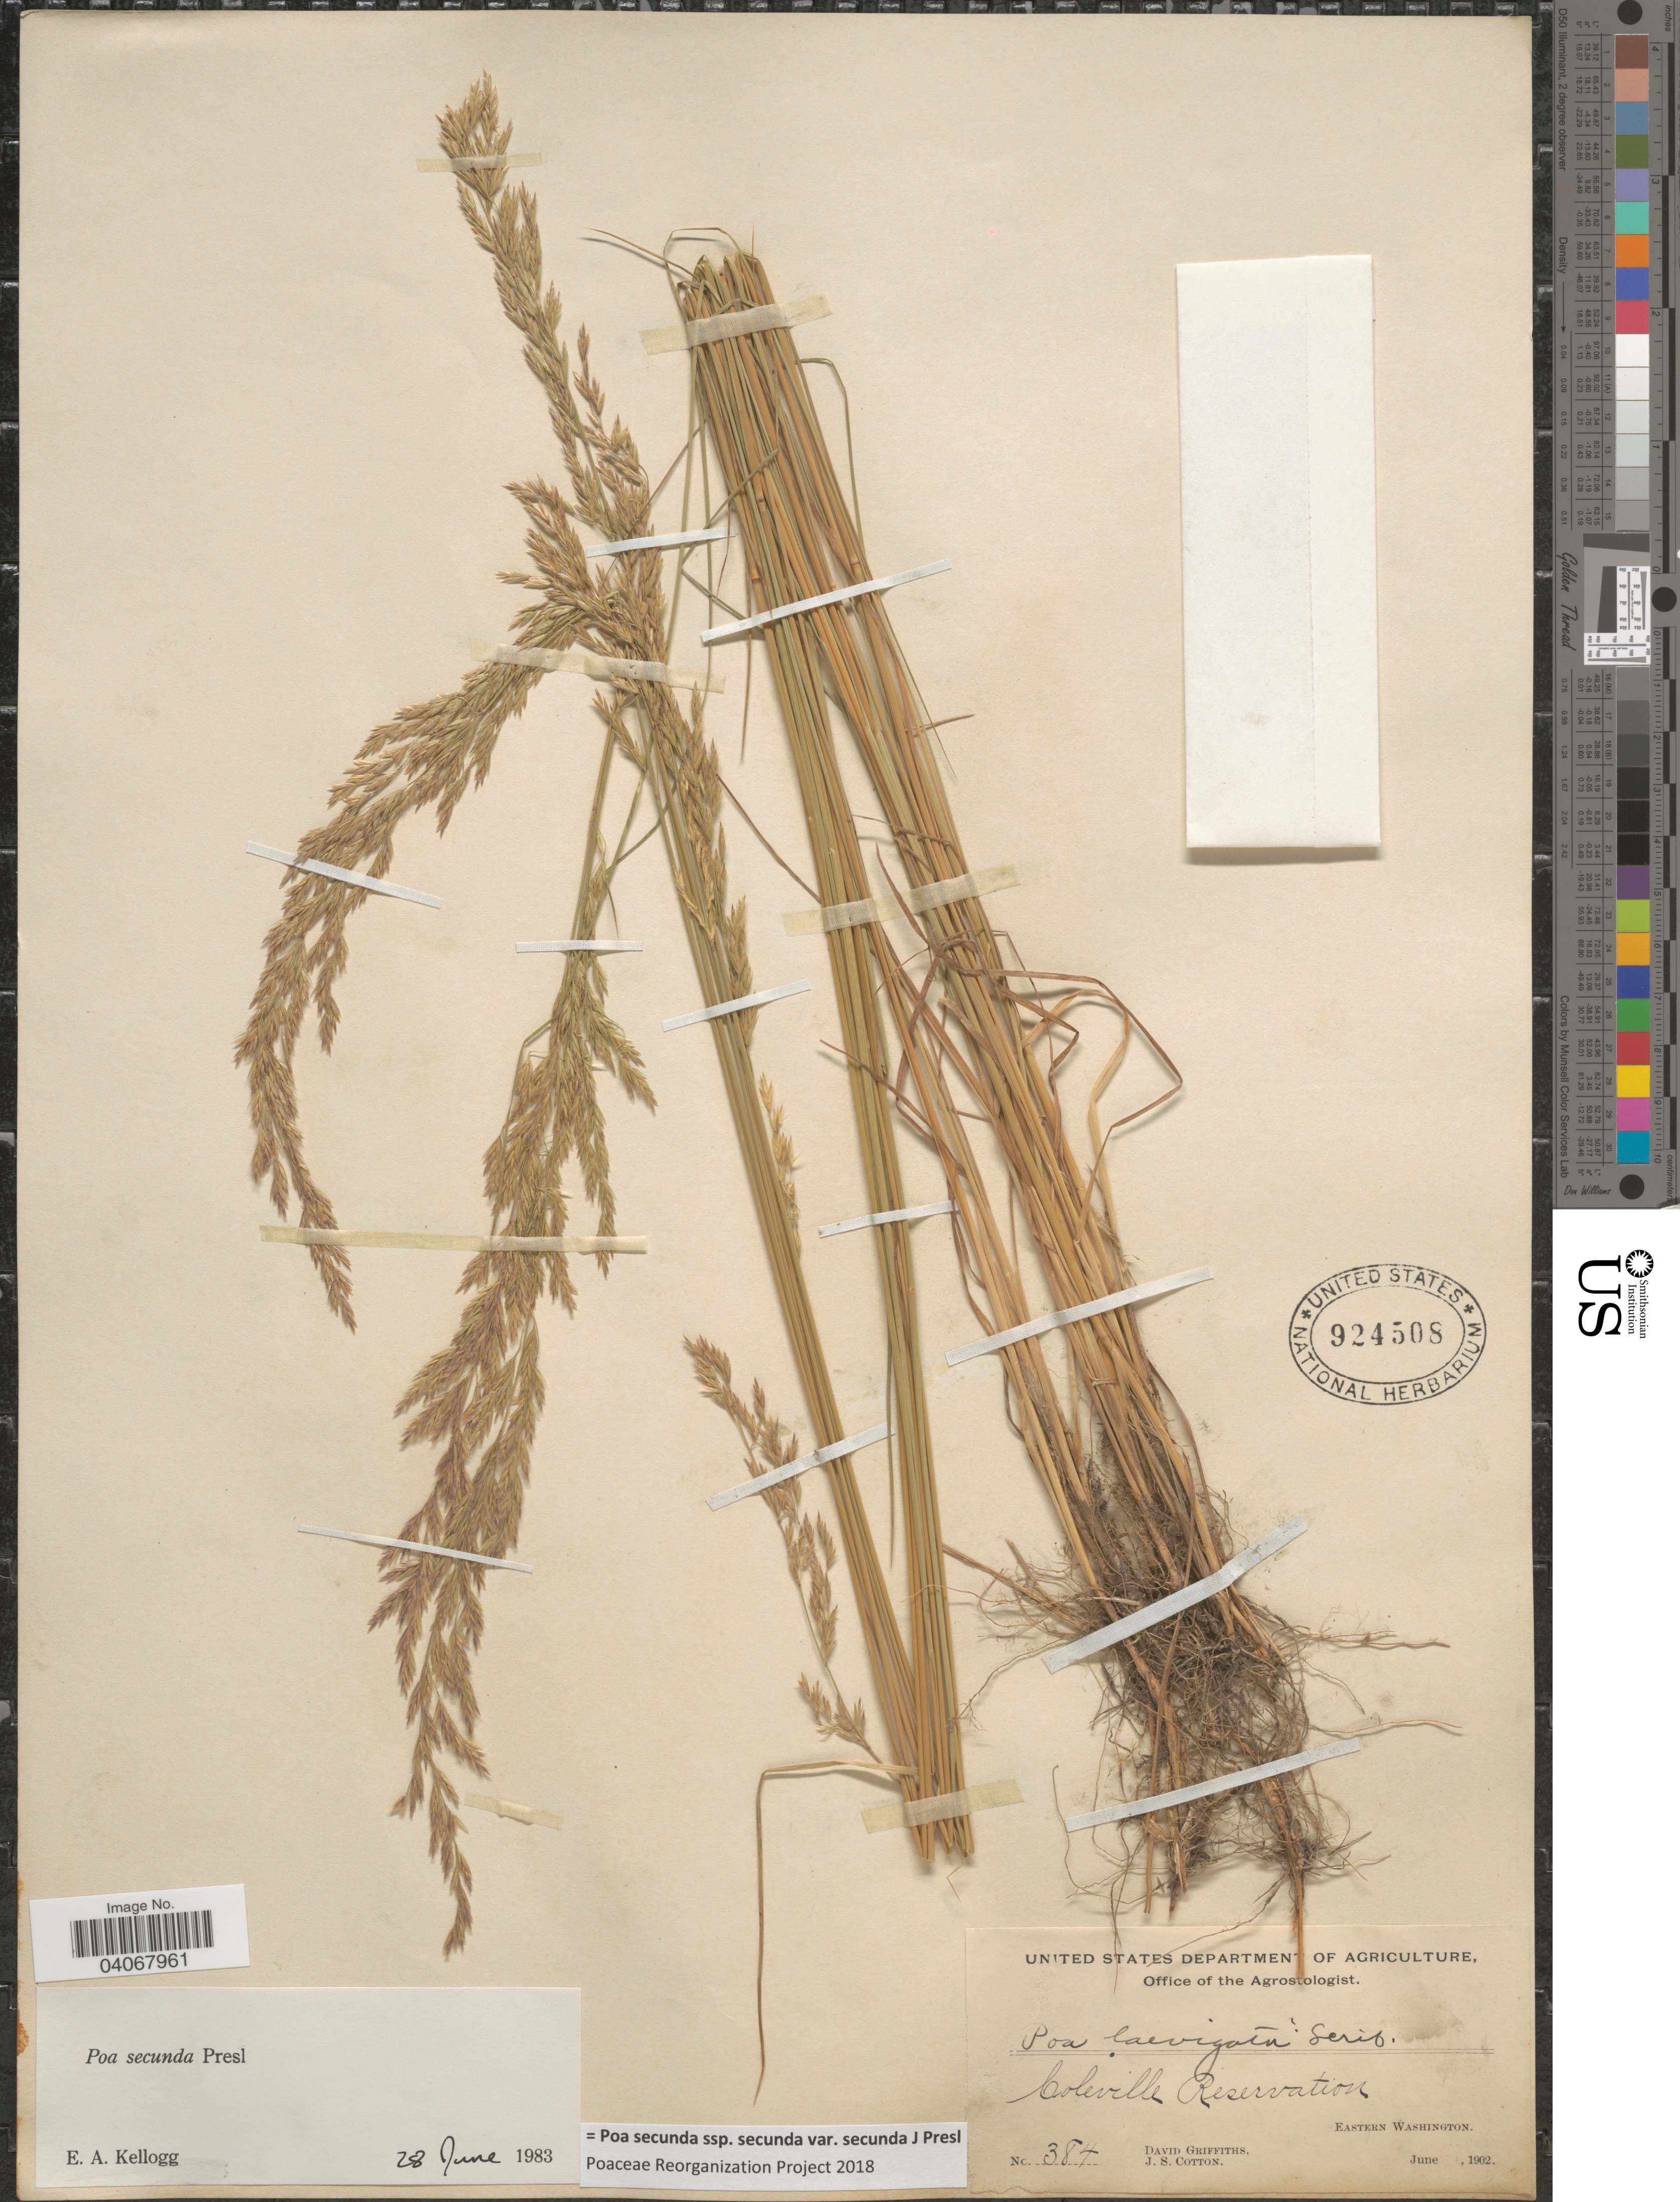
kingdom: Plantae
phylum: Tracheophyta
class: Liliopsida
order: Poales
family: Poaceae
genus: Poa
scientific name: Poa secunda subsp. secunda var. secunda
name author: J. Presl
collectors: D. Griffiths & J. S. Cotton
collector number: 384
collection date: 1902-06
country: United States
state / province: Washington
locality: Coleville Reservation. Eastern Washington.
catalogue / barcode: US 924508